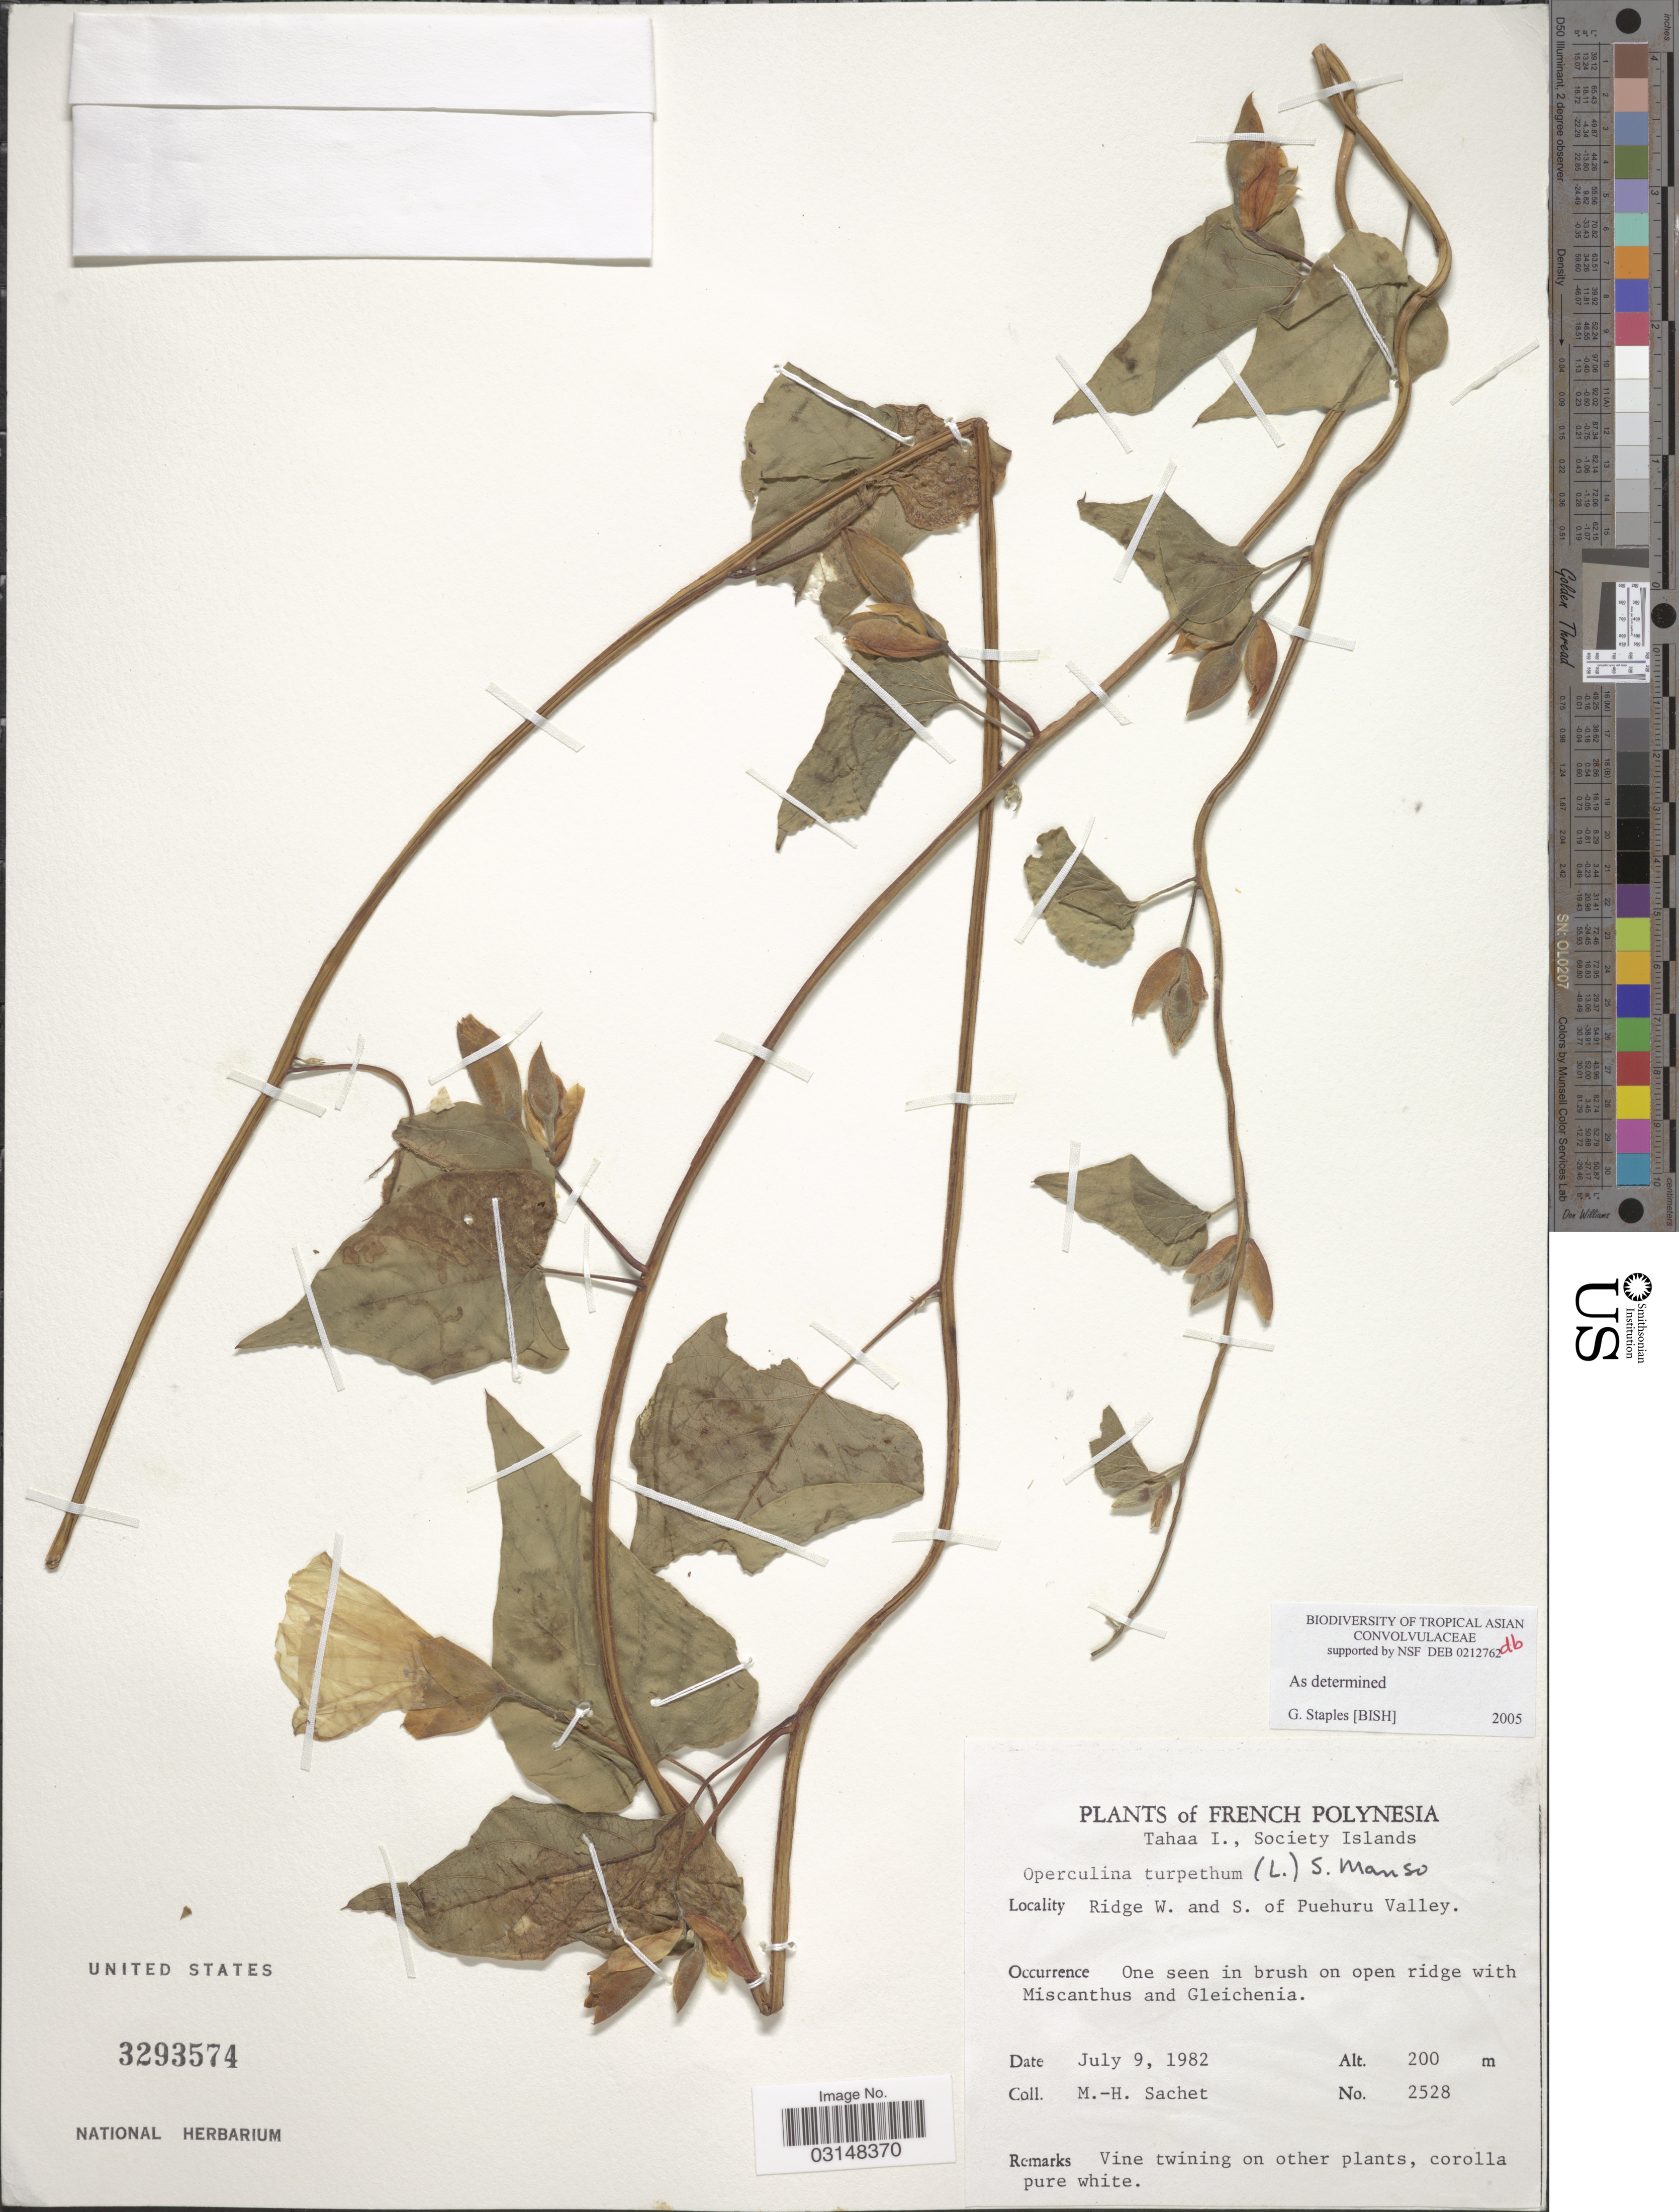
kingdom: Plantae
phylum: Tracheophyta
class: Magnoliopsida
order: Solanales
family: Convolvulaceae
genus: Operculina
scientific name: Operculina turpethum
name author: (L.) Silva Manso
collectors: M.-H. Sachet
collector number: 2528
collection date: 1982-07-09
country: French Polynesia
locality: Tahaa I., Society Islands, Ridge W. and S. of Puehuru Valley.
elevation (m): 200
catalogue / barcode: US 3293574